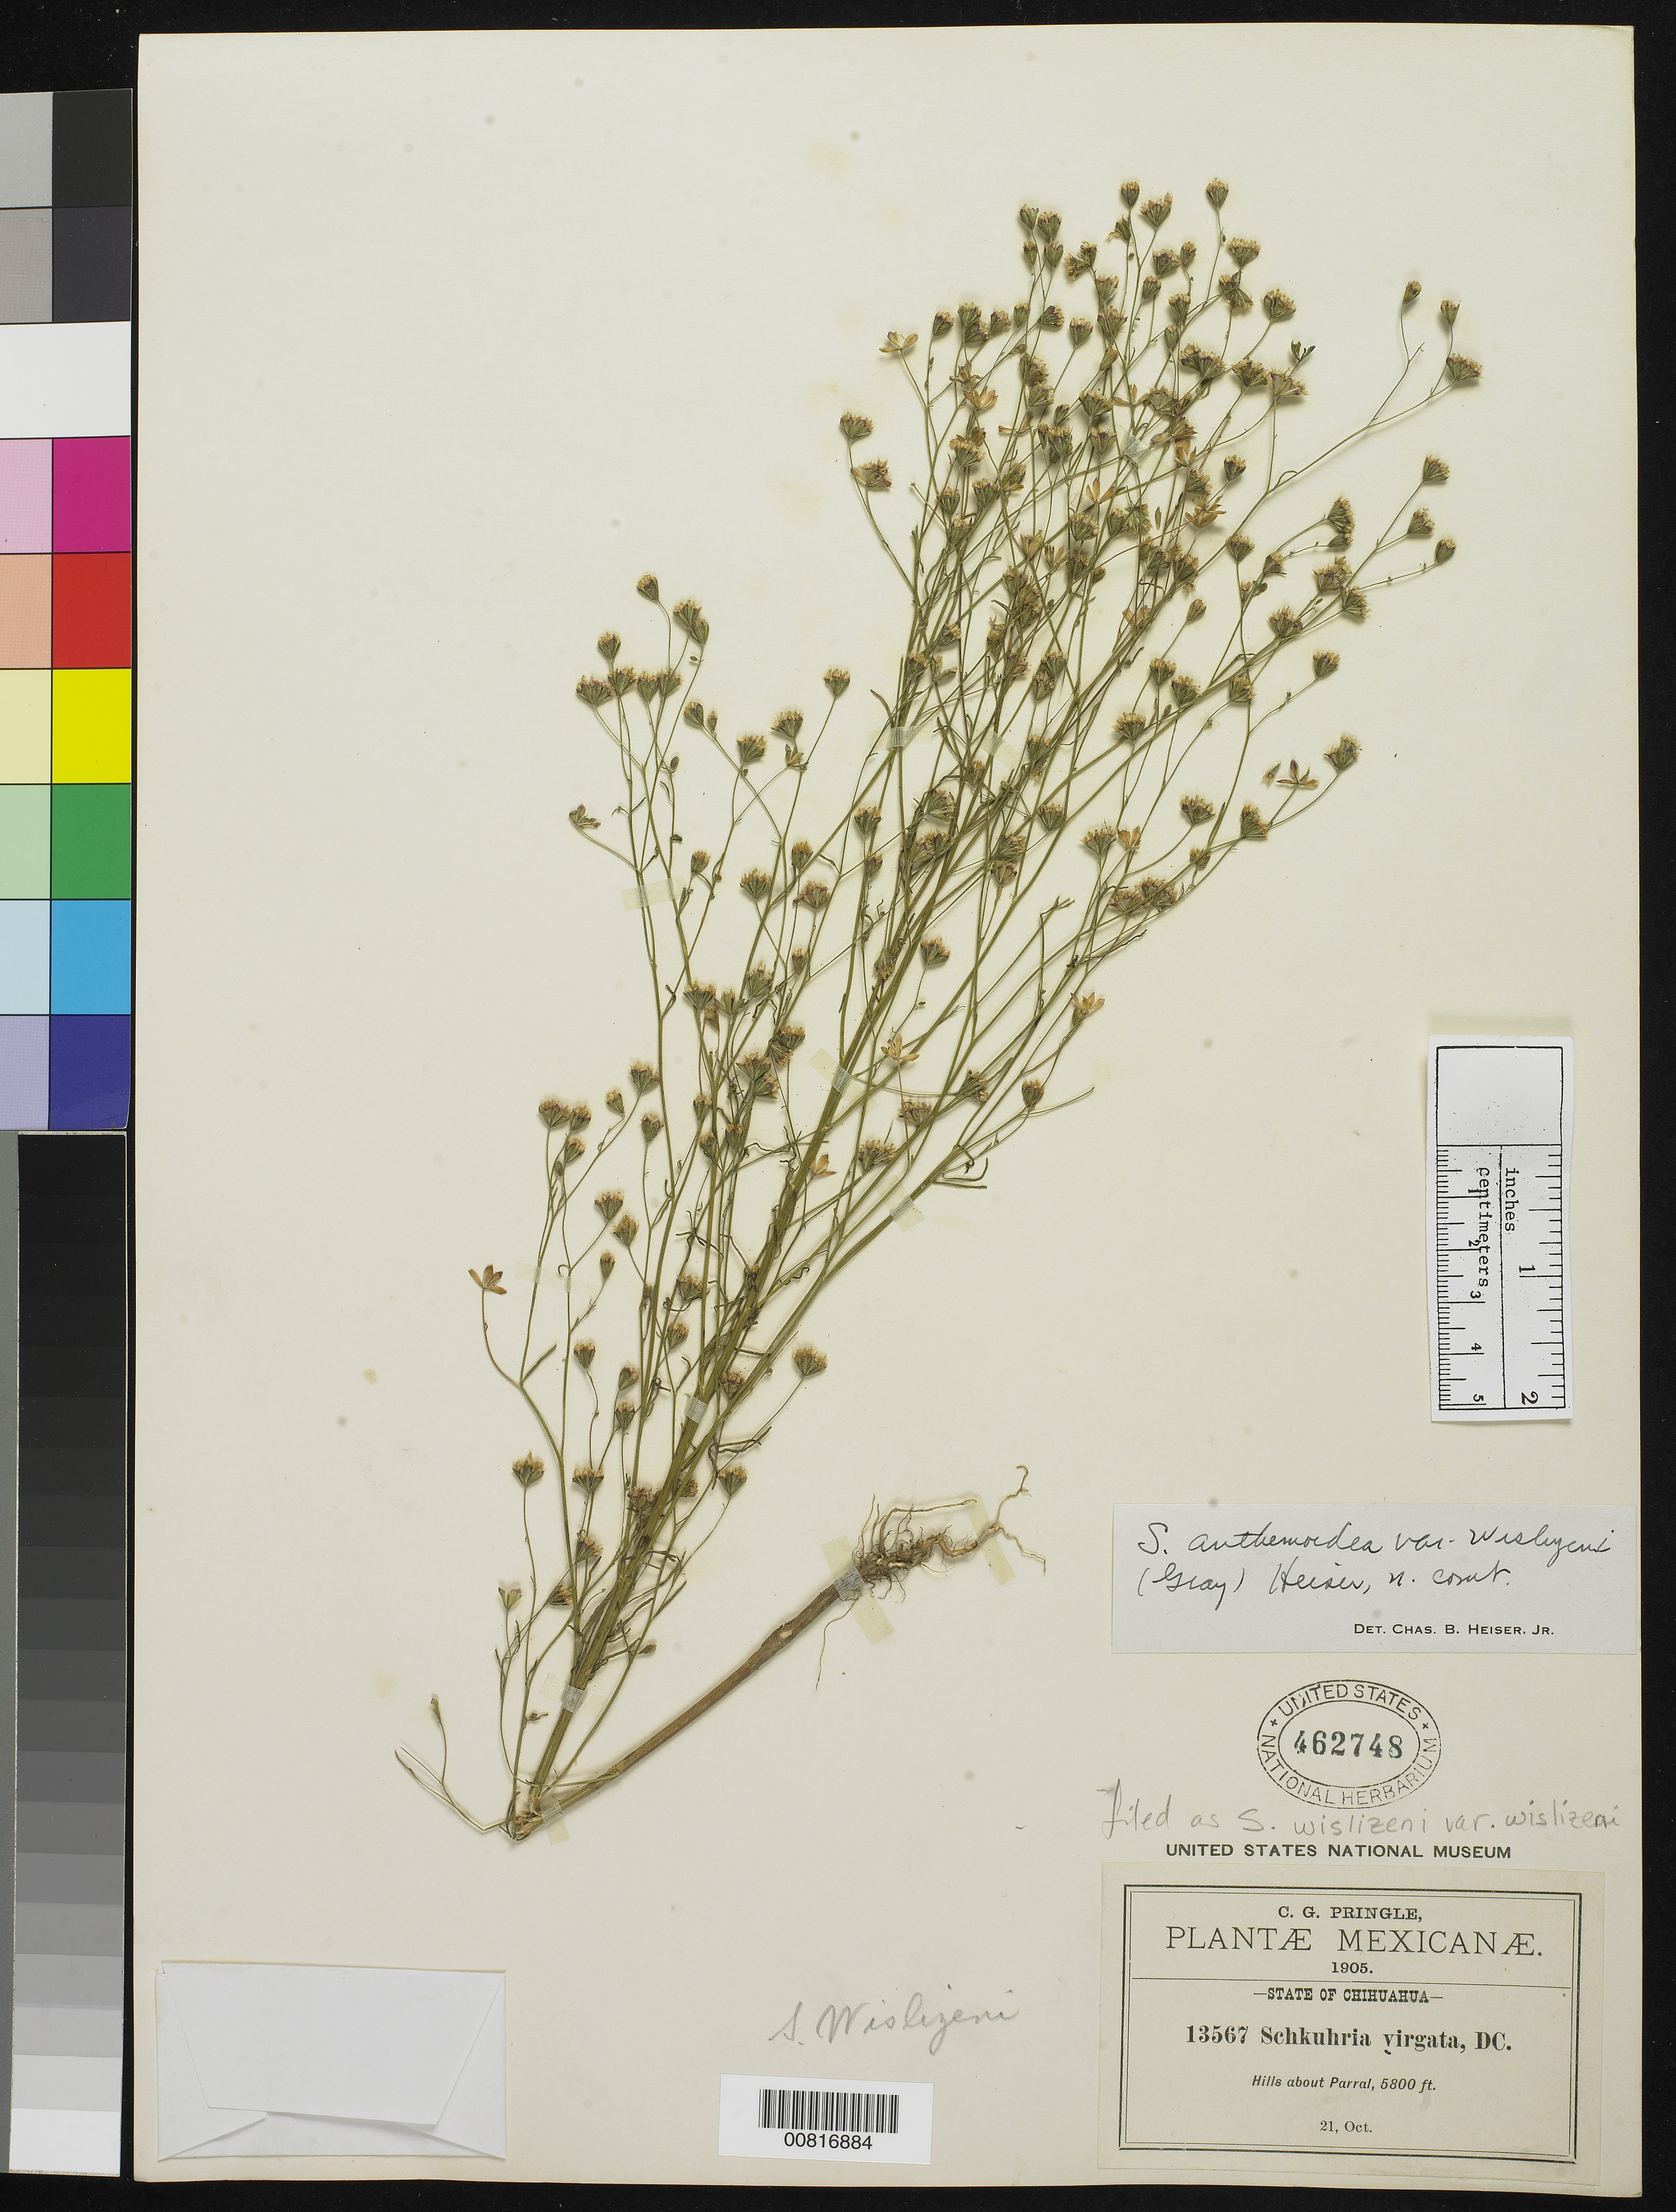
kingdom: Plantae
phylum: Tracheophyta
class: Magnoliopsida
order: Asterales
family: Asteraceae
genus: Schkuhria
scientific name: Schkuhria wislizeni var. wislizeni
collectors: C. G. Pringle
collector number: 13567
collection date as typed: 21 Oct 1905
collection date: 1905-10-21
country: Mexico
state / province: Chihuahua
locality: Hills about Parral, Chihuahua.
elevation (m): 1768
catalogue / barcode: US 462748